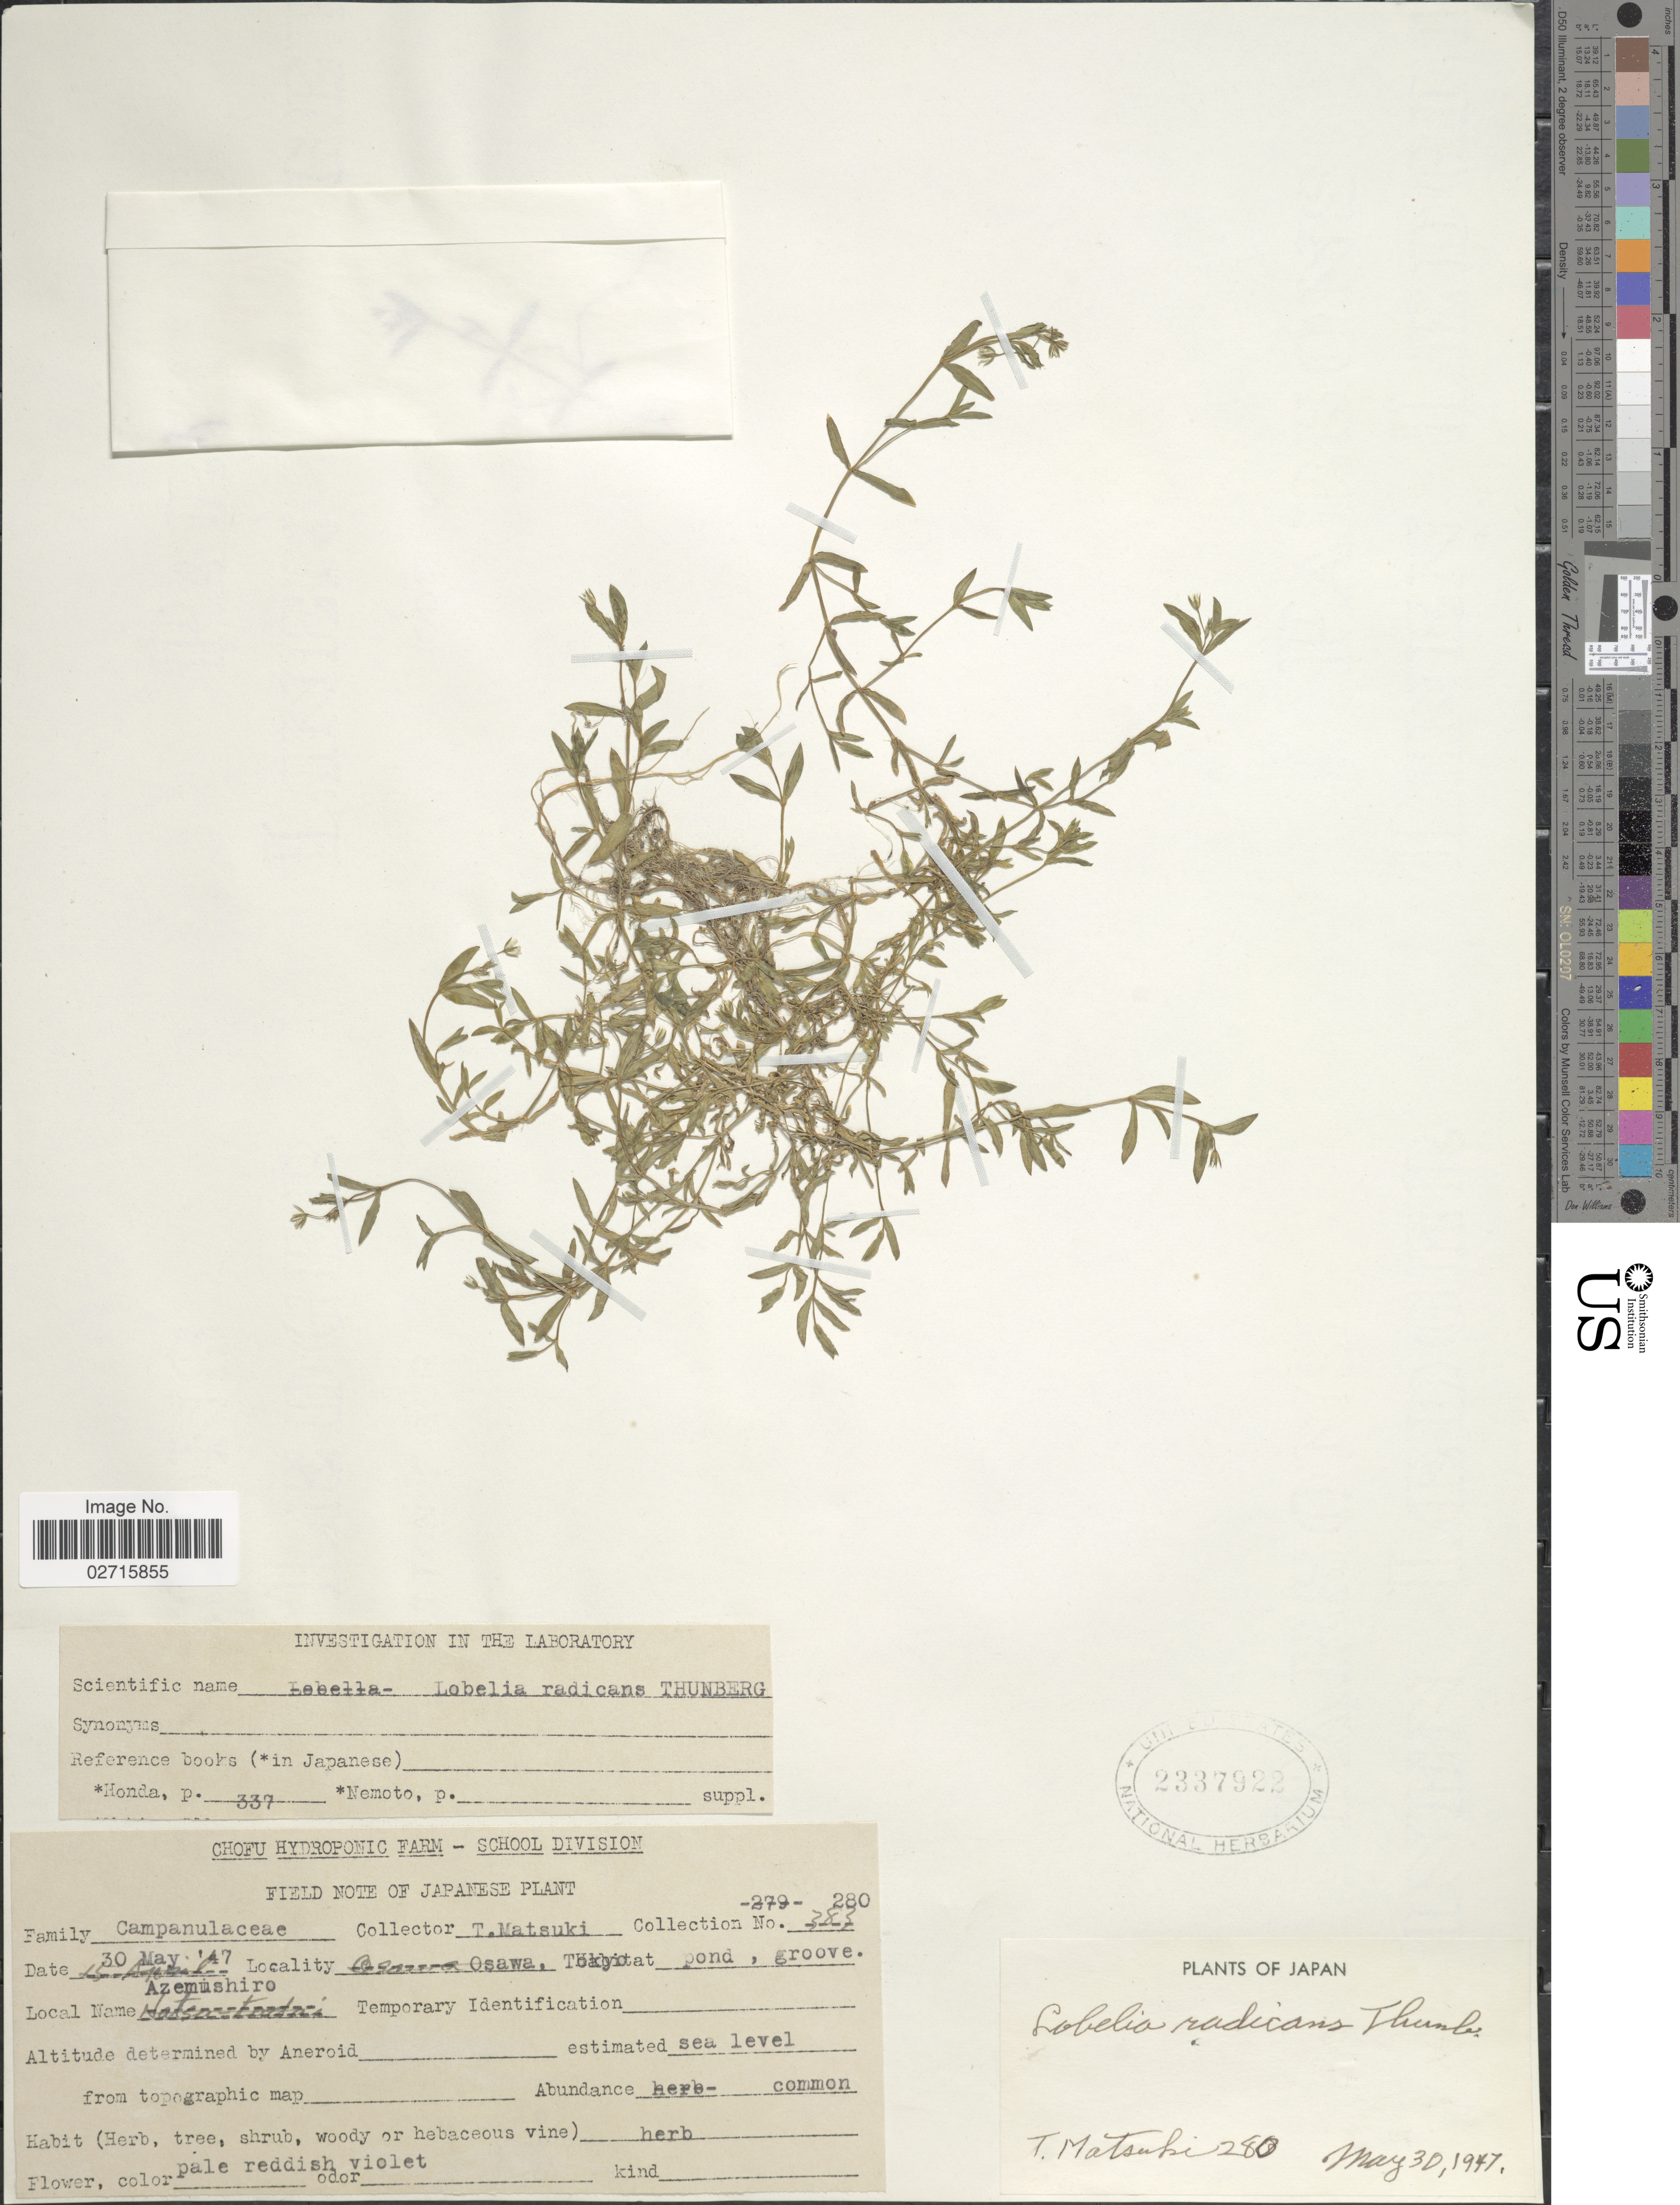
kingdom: Plantae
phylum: Tracheophyta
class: Magnoliopsida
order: Asterales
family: Campanulaceae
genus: Lobelia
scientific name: Lobelia chinensis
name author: Lour.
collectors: T. Matsuki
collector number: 279/280/383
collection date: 1947-05-30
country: Japan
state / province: Tokyo, Federal City of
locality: Osawa, Tokyo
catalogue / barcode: US 2337922